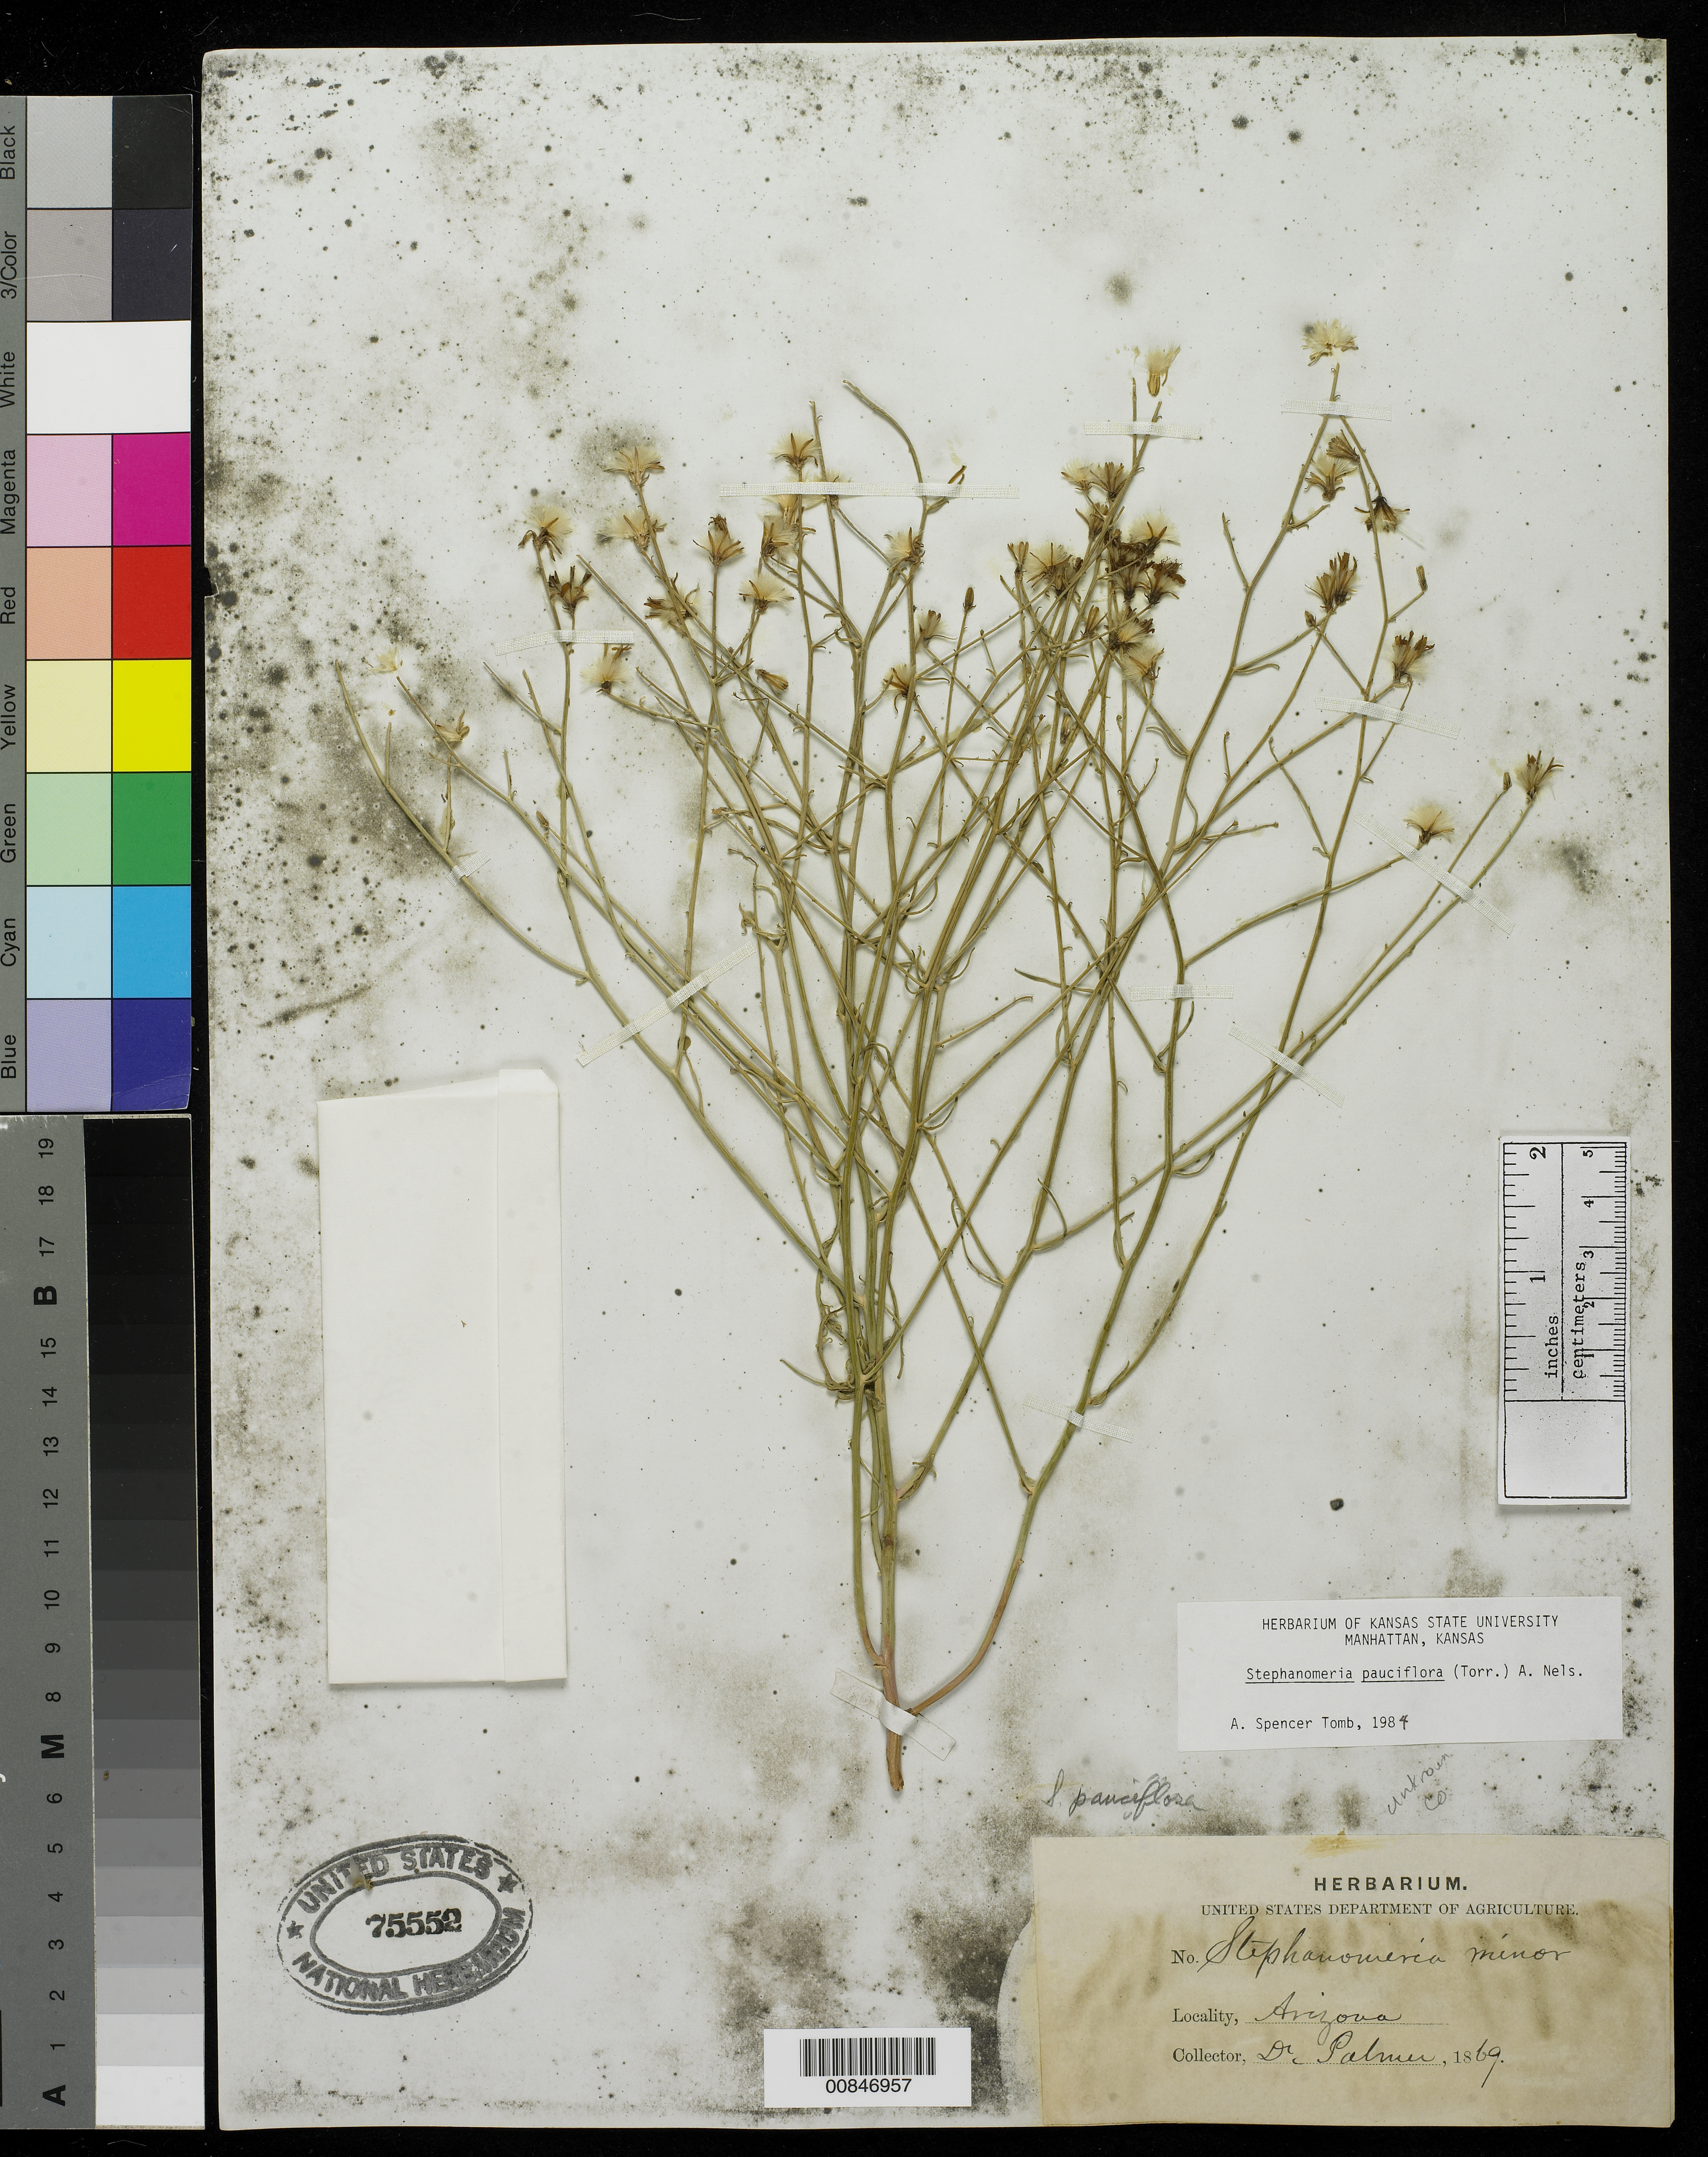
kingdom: Plantae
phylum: Tracheophyta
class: Magnoliopsida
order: Asterales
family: Asteraceae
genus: Stephanomeria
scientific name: Stephanomeria pauciflora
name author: (Torr.) A. Nelson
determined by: Tomb, A. S.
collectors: E. Palmer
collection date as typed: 1869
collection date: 1869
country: United States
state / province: Arizona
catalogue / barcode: US 75552